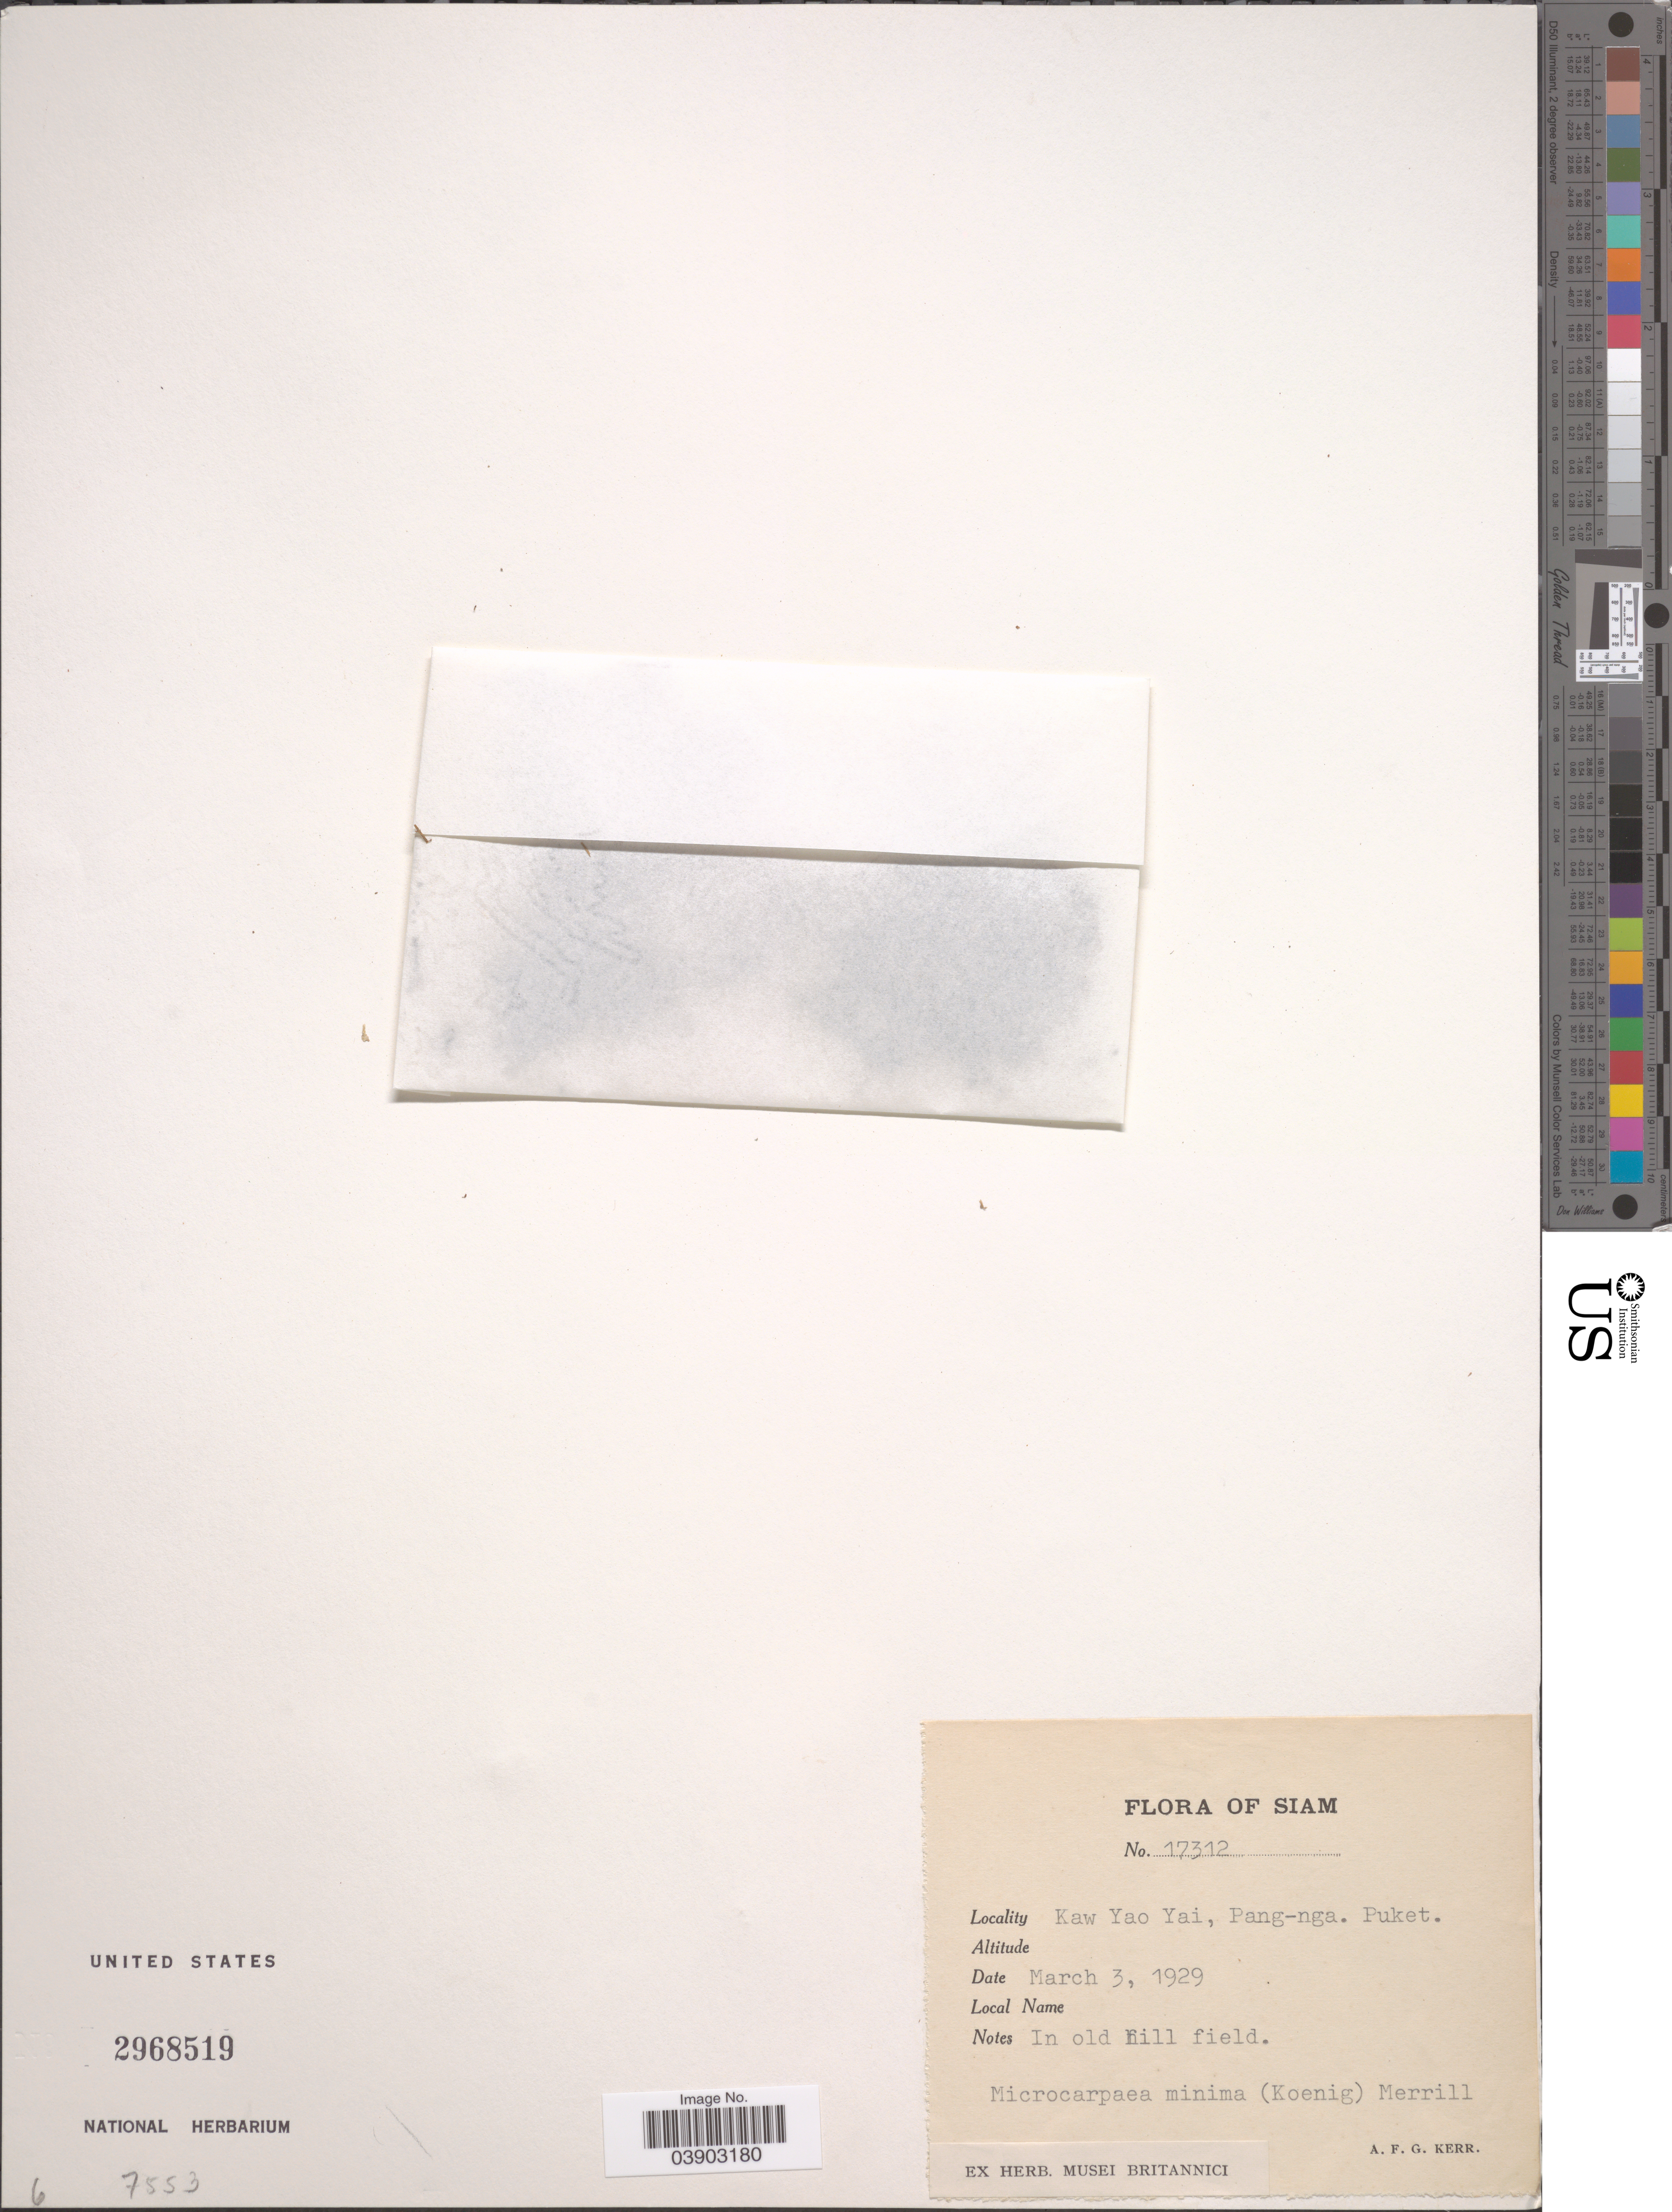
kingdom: Plantae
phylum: Tracheophyta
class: Magnoliopsida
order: Lamiales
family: Phrymaceae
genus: Microcarpaea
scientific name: Microcarpaea minima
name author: (K.D. Koenig ex Retz.) Merr.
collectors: A. F. G. Kerr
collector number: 17312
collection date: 1929-03-03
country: Thailand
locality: Siam. Kaw Yao Yai, Pang-nga. Puket.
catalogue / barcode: US 2968519